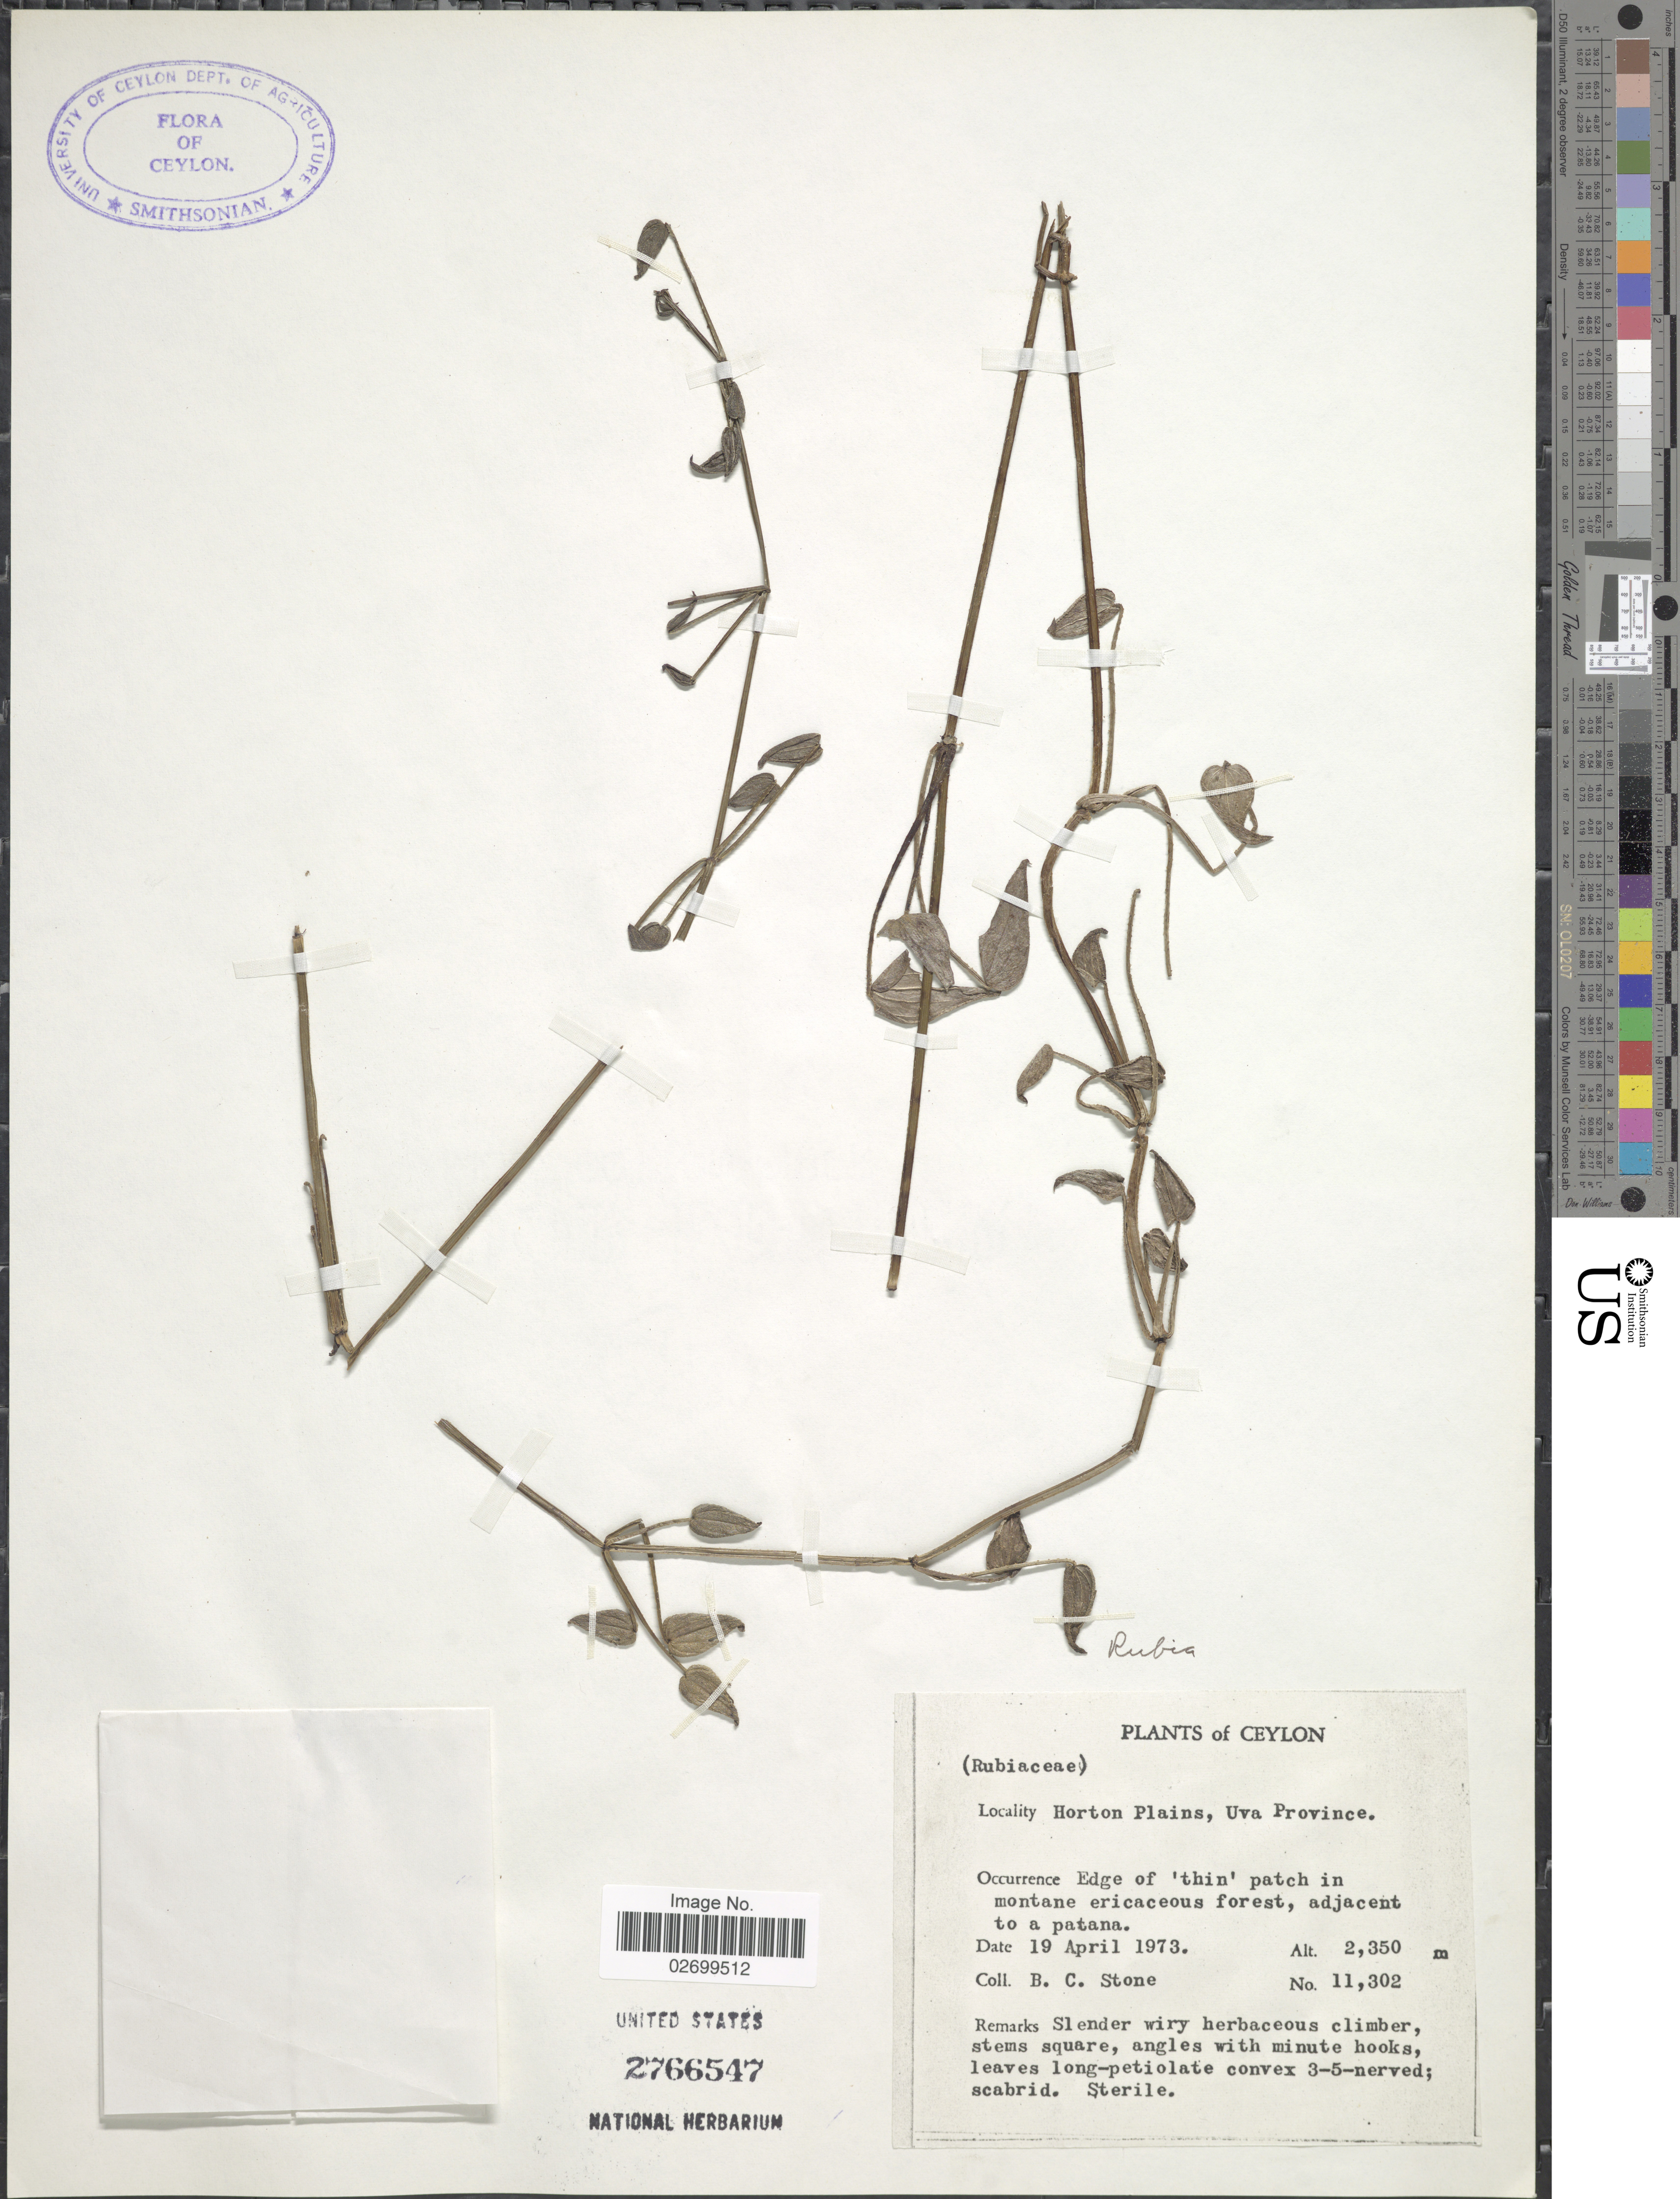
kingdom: Plantae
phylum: Tracheophyta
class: Magnoliopsida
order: Gentianales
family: Rubiaceae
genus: Rubia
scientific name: Rubia sp.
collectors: B. C. Stone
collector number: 11302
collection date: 1973-04-19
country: Sri Lanka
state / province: Uva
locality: Ceylon, Horton Plains, edge of 'thin' patch, adjacent to a patana.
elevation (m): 2350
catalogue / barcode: US 2766547